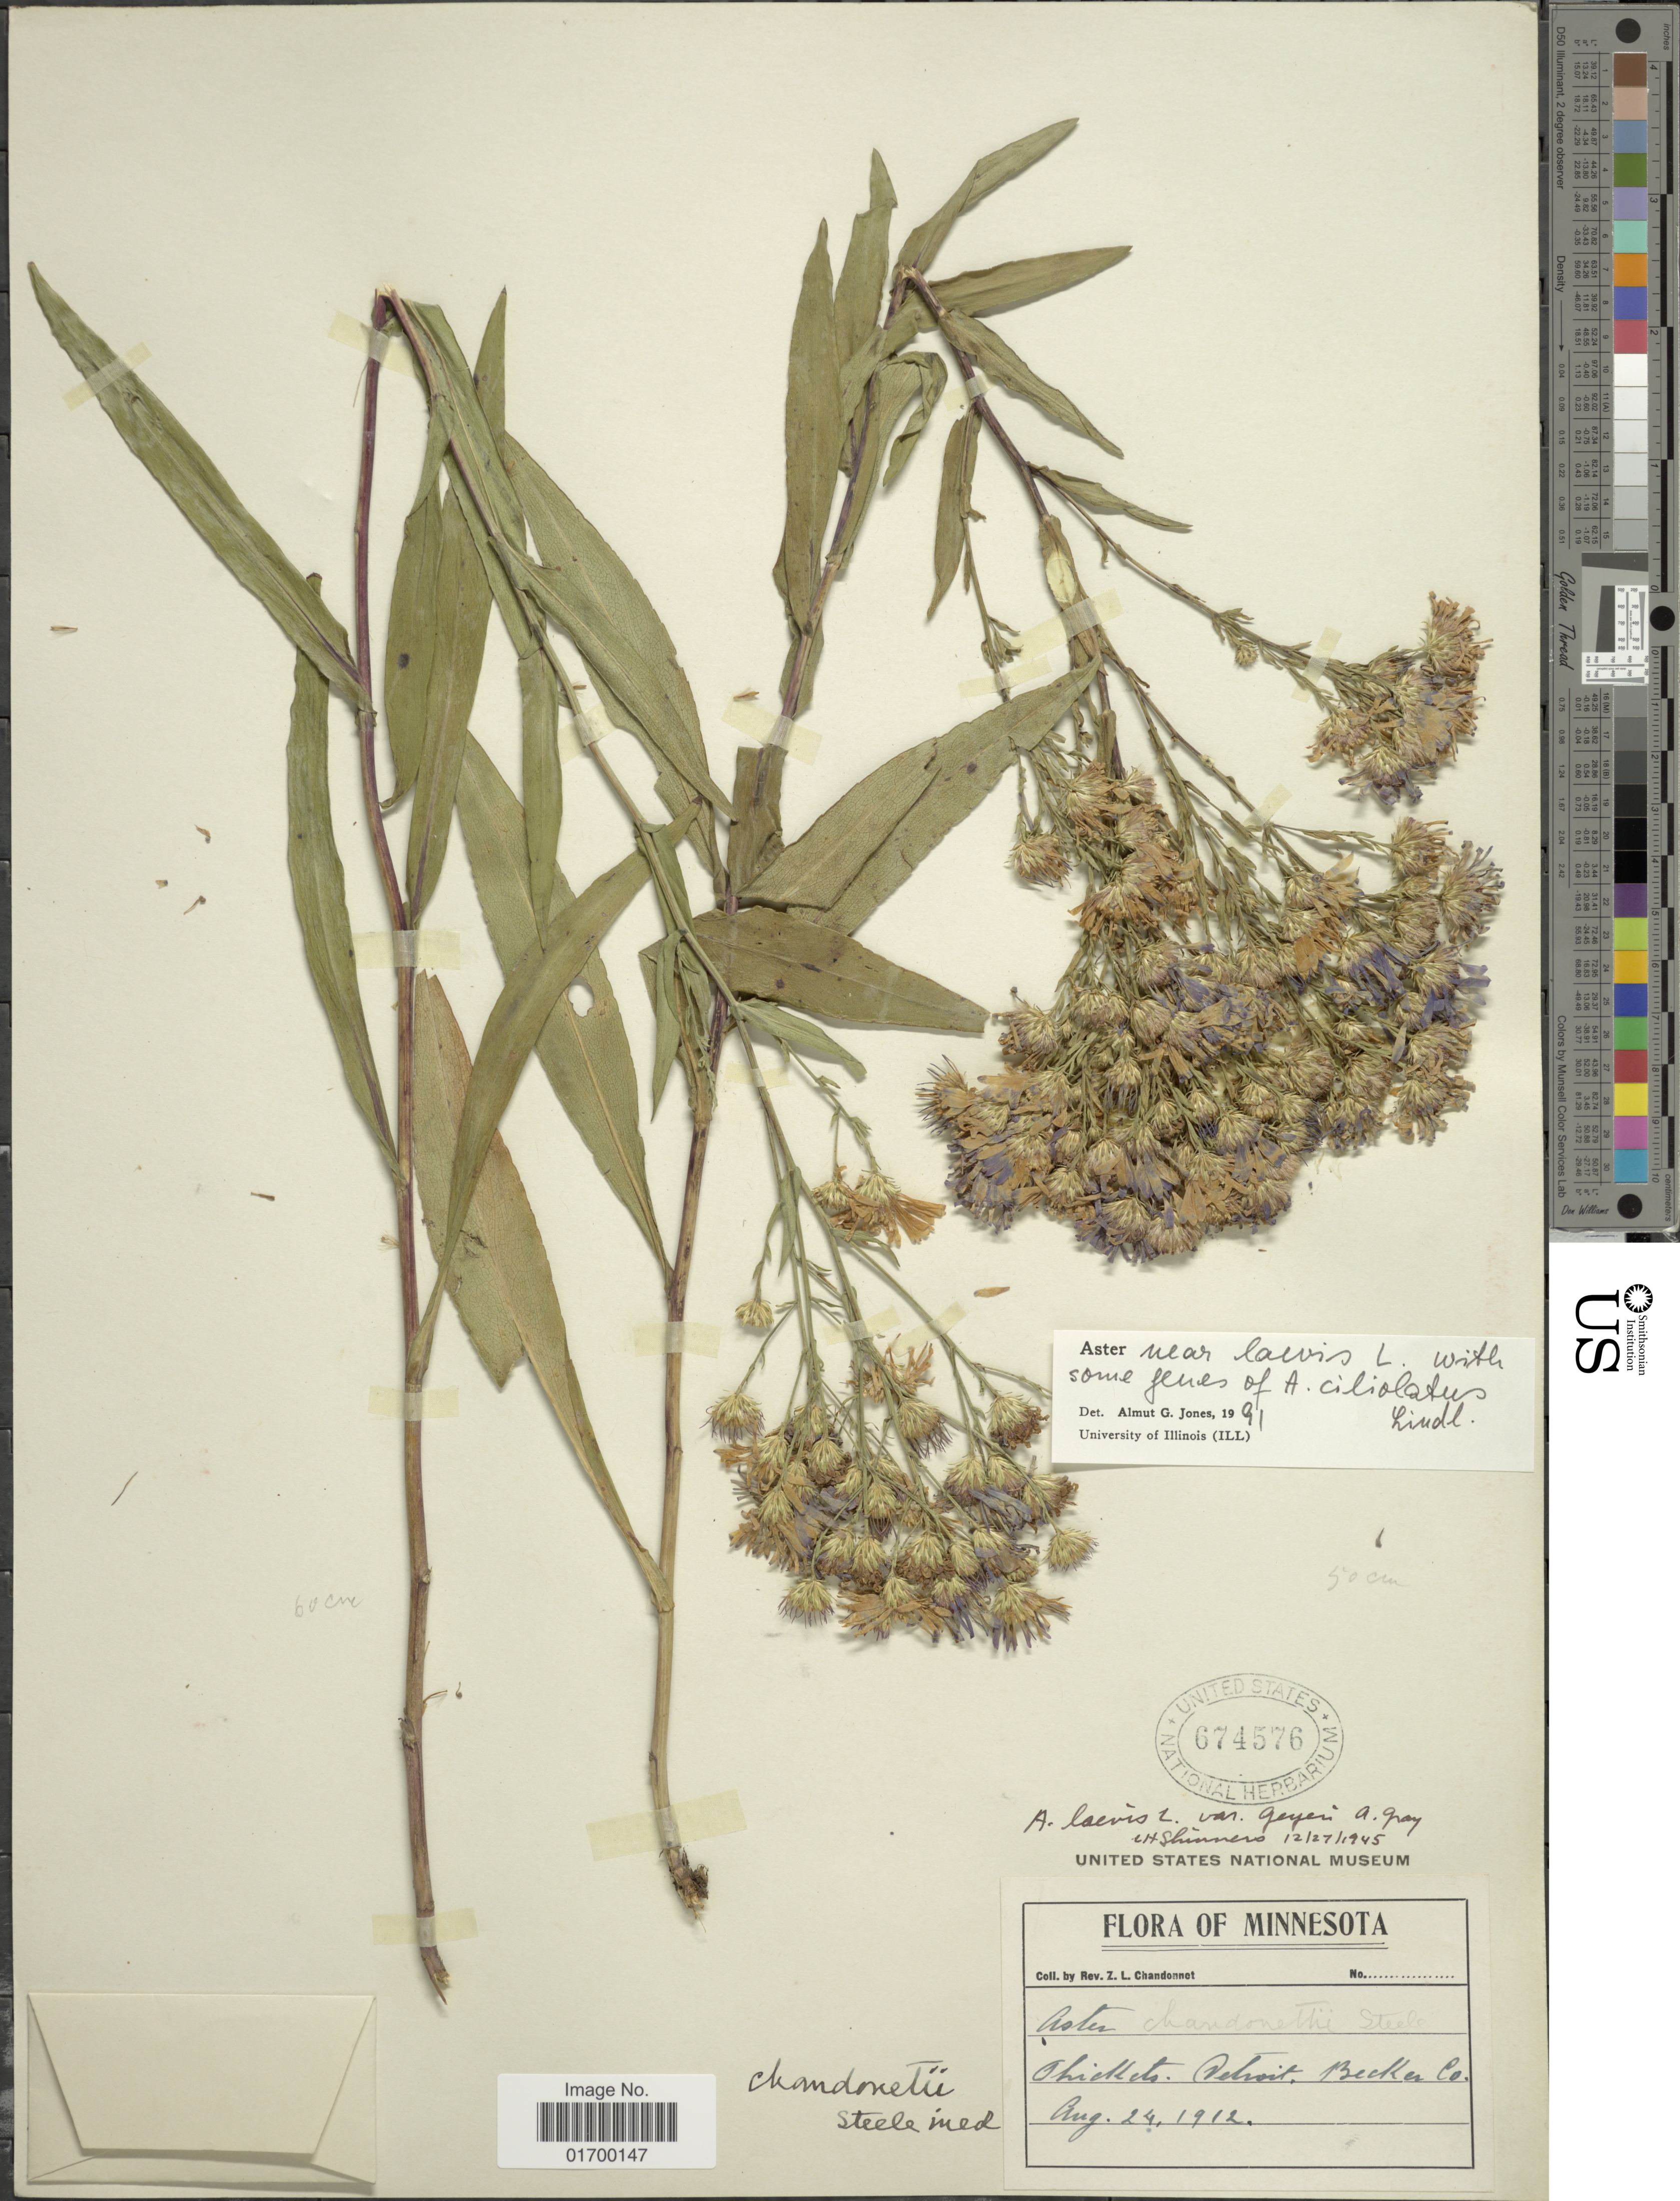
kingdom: Plantae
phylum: Tracheophyta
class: Magnoliopsida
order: Asterales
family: Asteraceae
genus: Symphyotrichum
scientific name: Symphyotrichum laeve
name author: (L.) Á. Löve & D. Löve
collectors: Z. Chandonnet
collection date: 1912-08-24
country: United States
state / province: Minnesota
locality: thickets, Detroit, Becker Co.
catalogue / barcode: US 674576